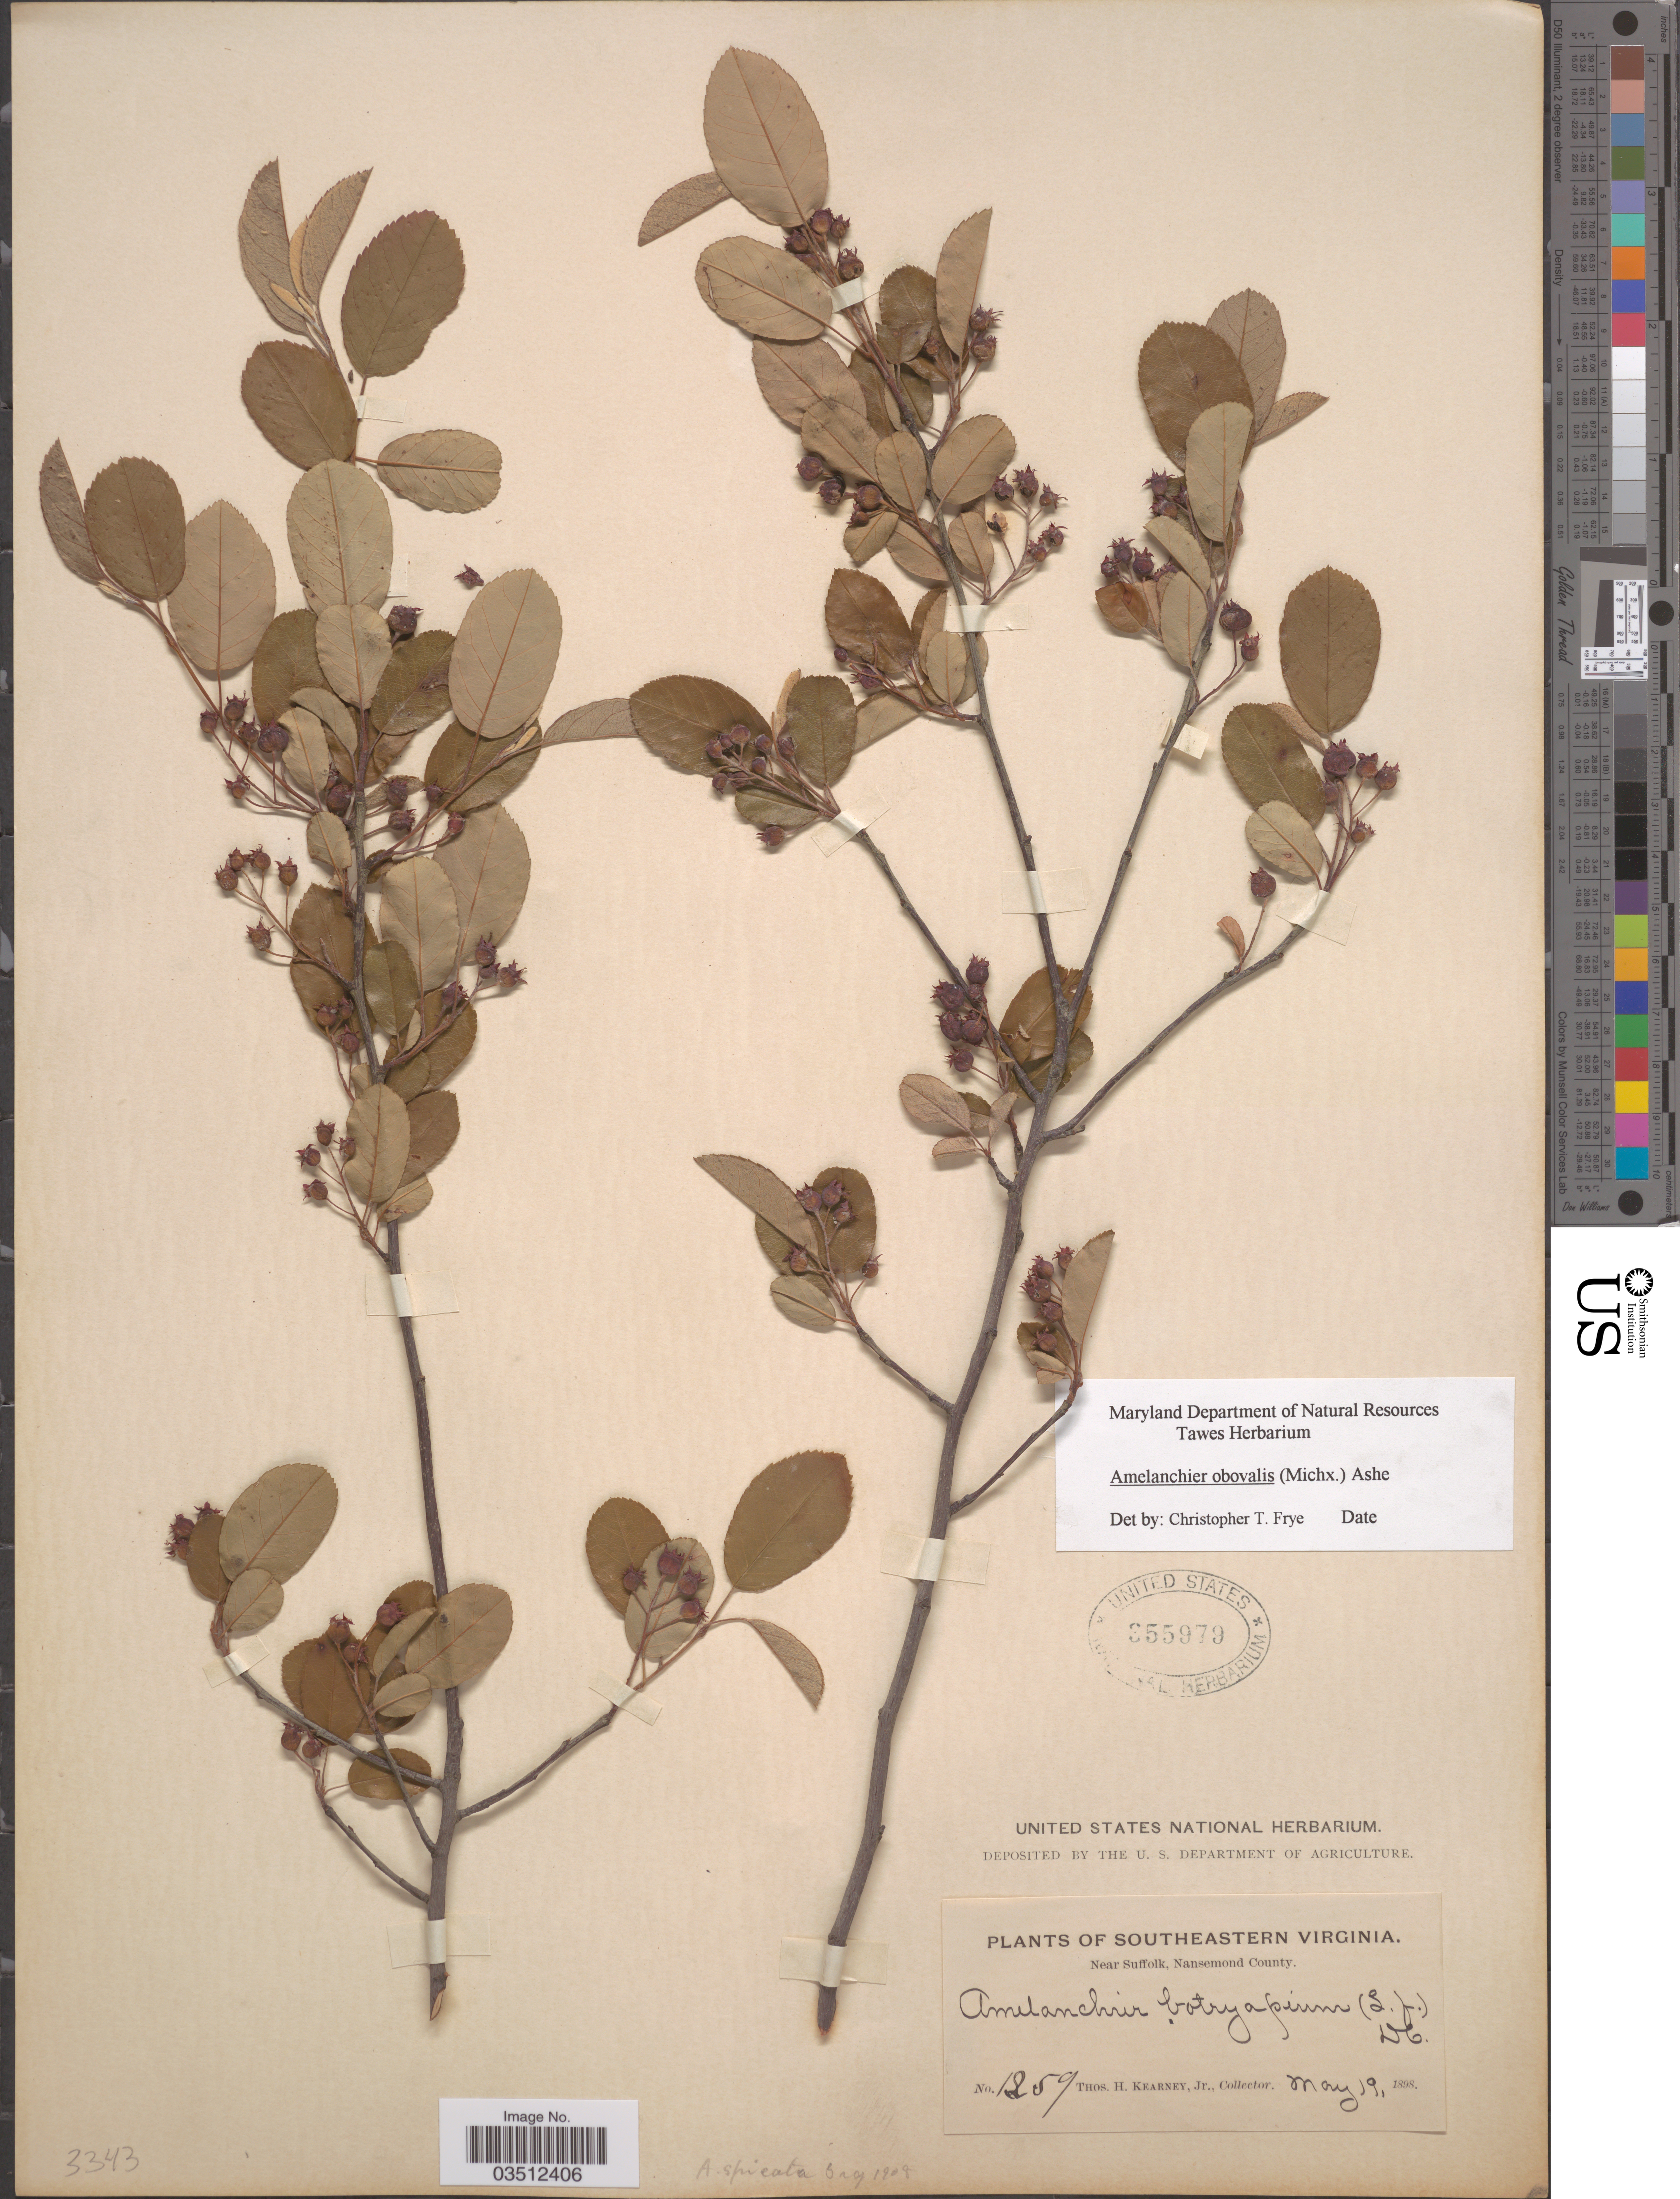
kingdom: Plantae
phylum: Tracheophyta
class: Magnoliopsida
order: Rosales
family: Rosaceae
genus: Amelanchier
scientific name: Amelanchier obovalis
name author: (Michx.) Ashe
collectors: T. H. Kearney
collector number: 1259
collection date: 1898-05-19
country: United States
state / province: Virginia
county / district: City of Suffolk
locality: Southeastern Virginia. Near Suffolk, Nansemond County.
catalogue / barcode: US 355979